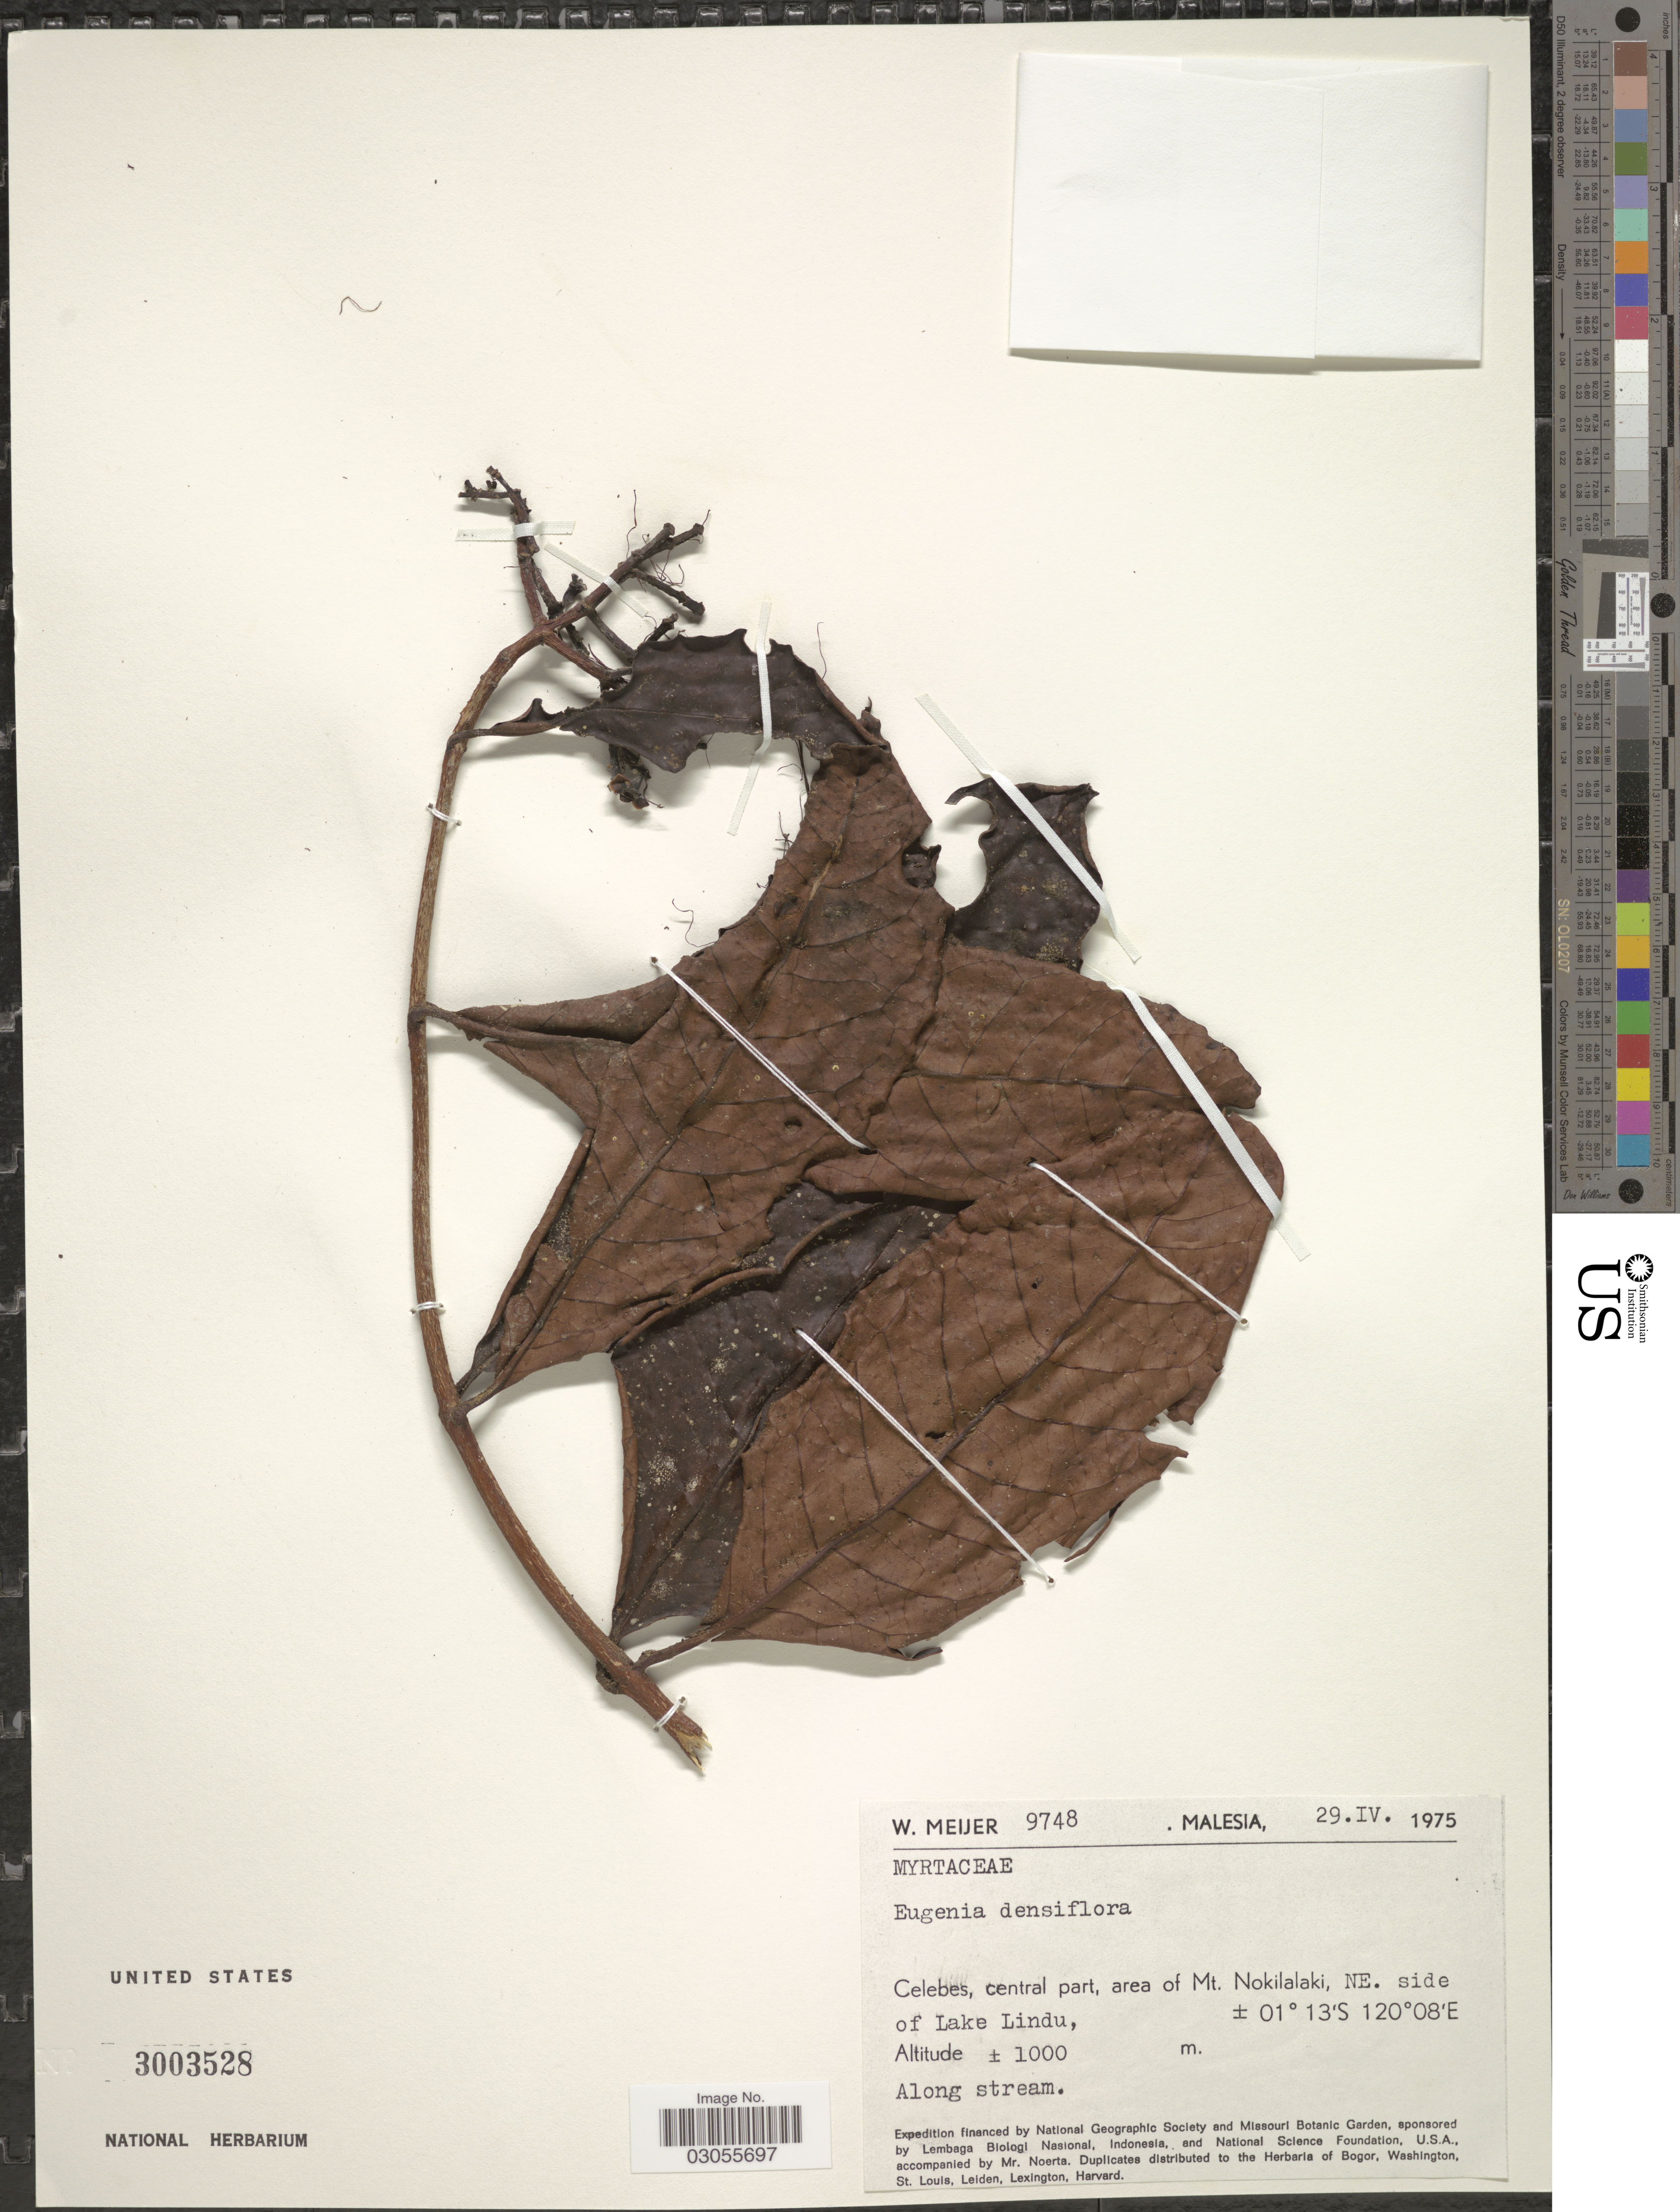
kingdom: Plantae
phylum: Tracheophyta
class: Magnoliopsida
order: Myrtales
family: Myrtaceae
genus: Syzygium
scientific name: Syzygium pycnanthum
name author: Merr. & L.M. Perry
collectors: W. Meijer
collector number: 9748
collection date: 1975-04-29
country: Malaysia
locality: Malesia. Celebes, central part, area of Mt. Nokilalaki, NE. side of Lake Lindu.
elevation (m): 1000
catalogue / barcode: US 3003528